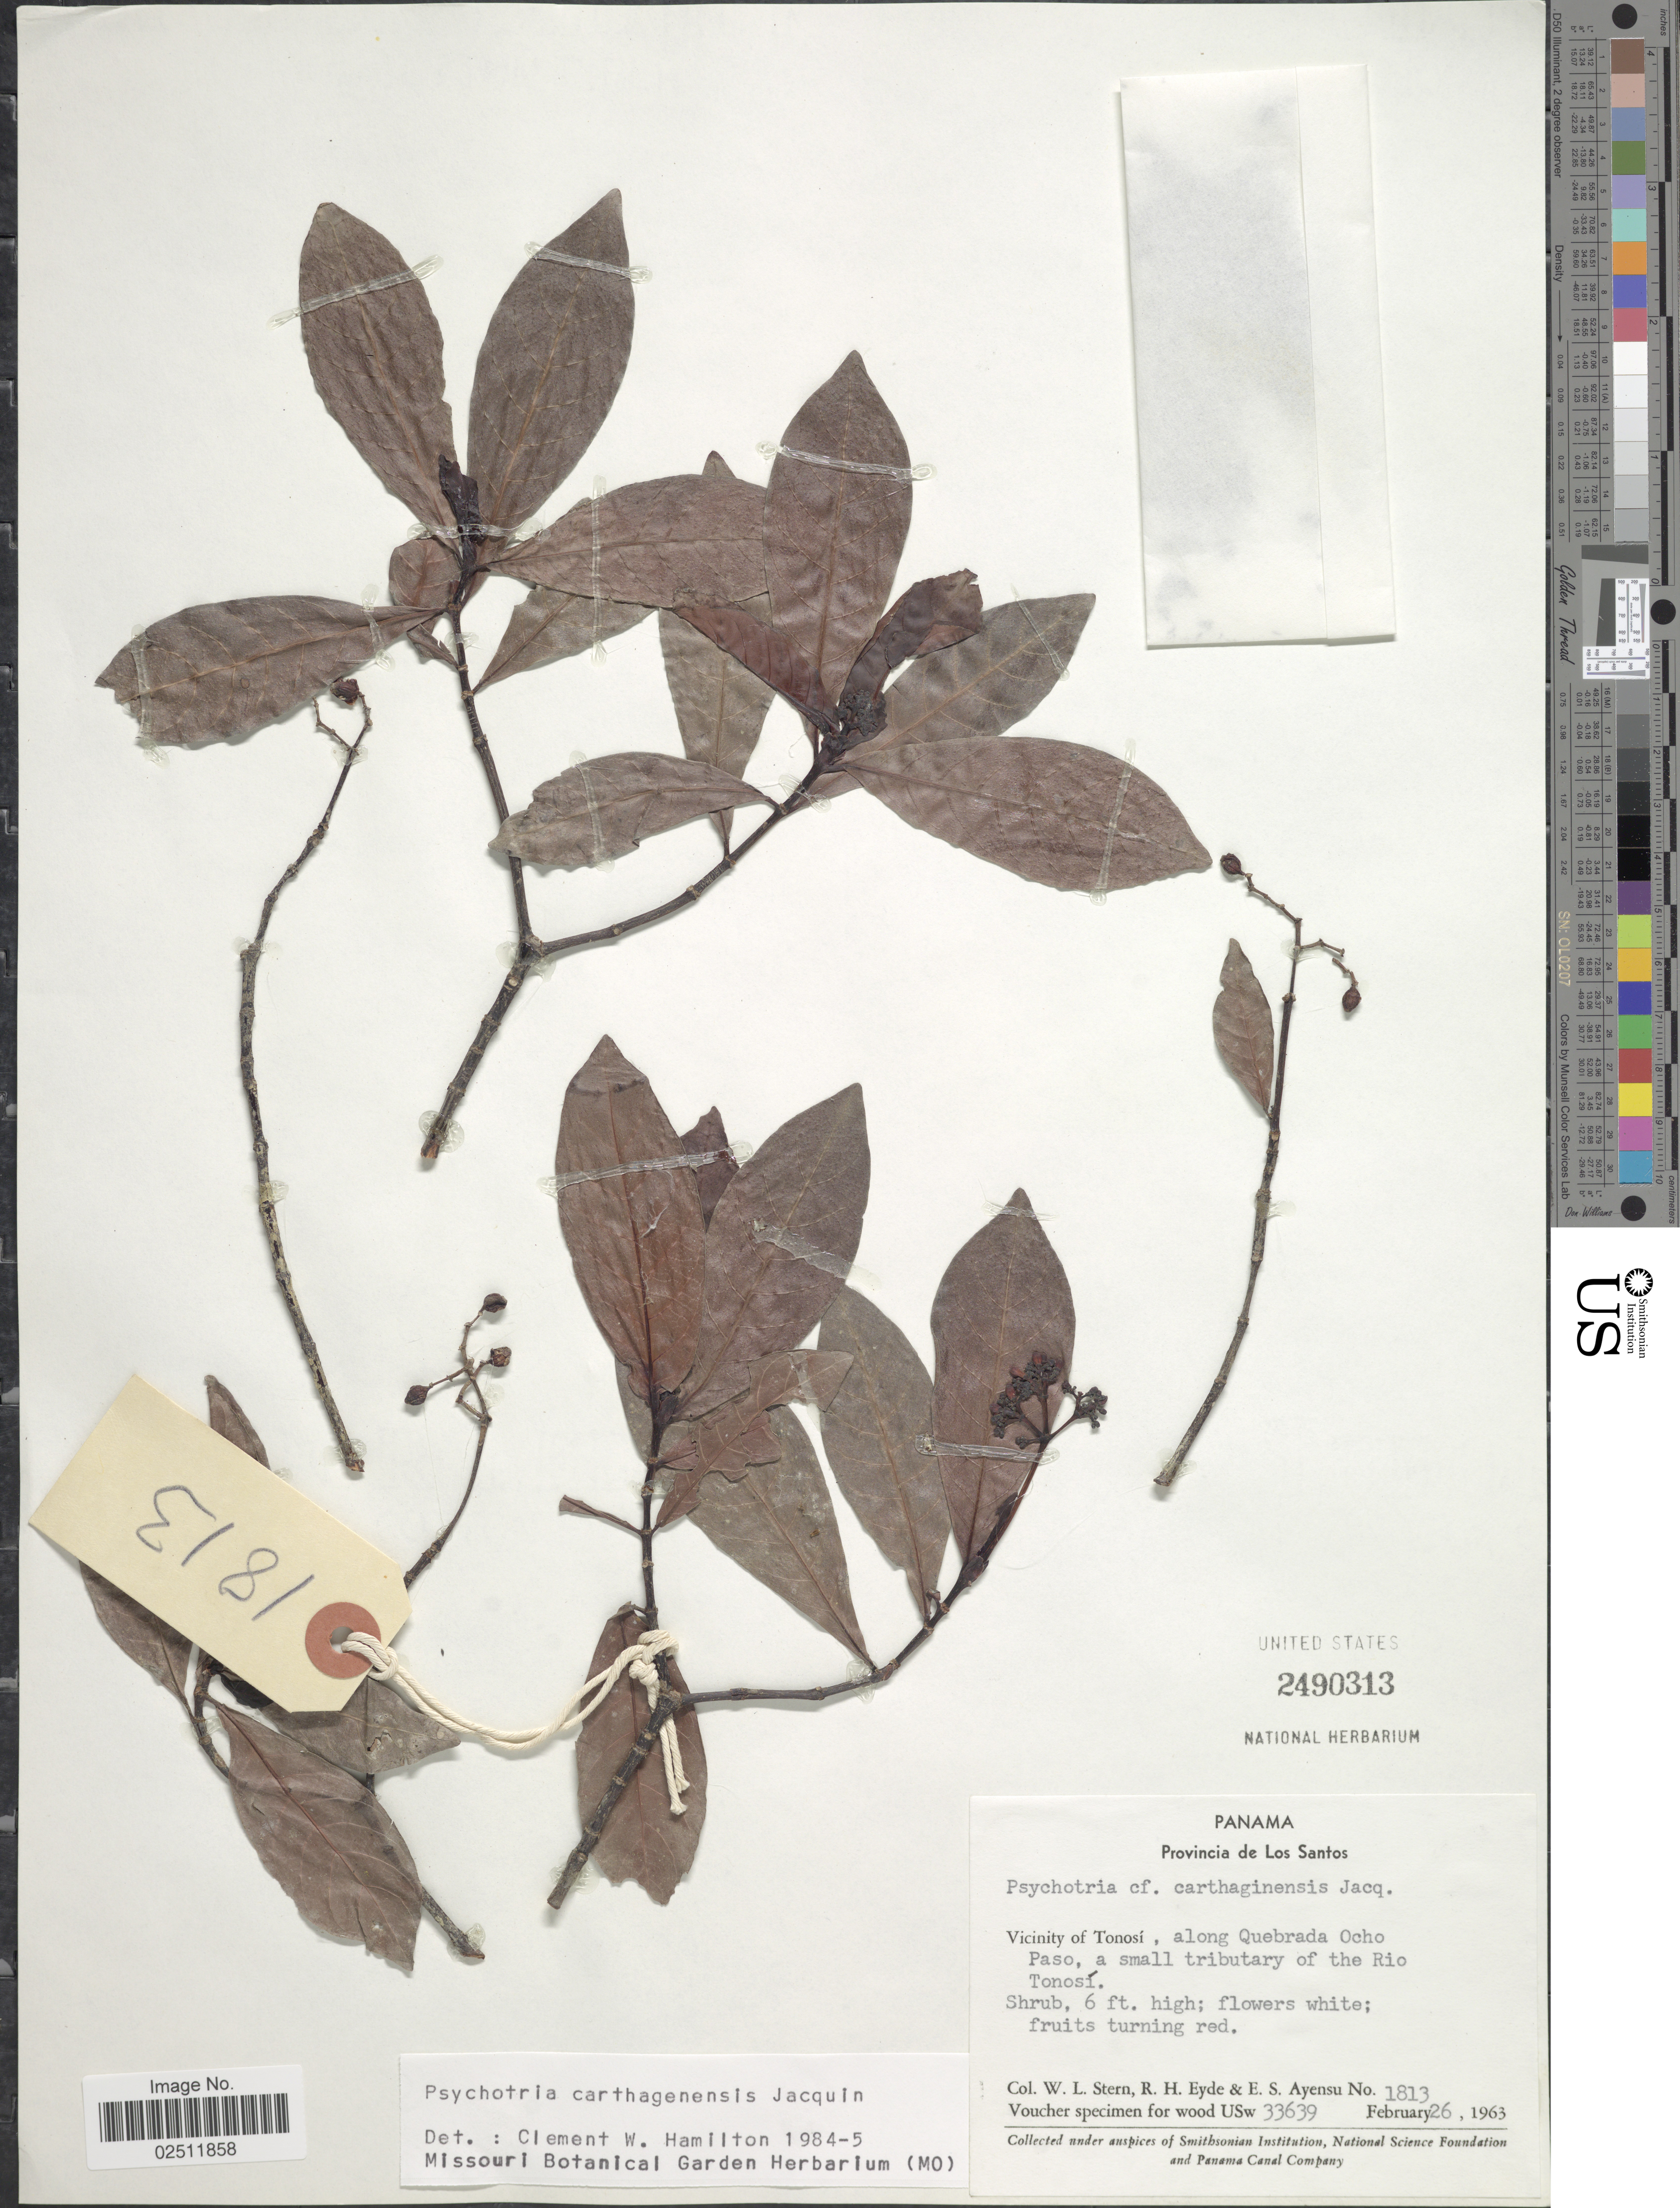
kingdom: Plantae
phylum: Tracheophyta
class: Magnoliopsida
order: Gentianales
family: Rubiaceae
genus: Psychotria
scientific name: Psychotria carthagenensis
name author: Jacq.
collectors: W. L. Stern, R. H. Eyde & E. S. Ayensu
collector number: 1813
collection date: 1963-02-26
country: Panama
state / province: Los Santos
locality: Vicinity of Tonosí, along Quebrada Ocho Paso, a small tributary of the Rio Tonosí.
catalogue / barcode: US 2490313